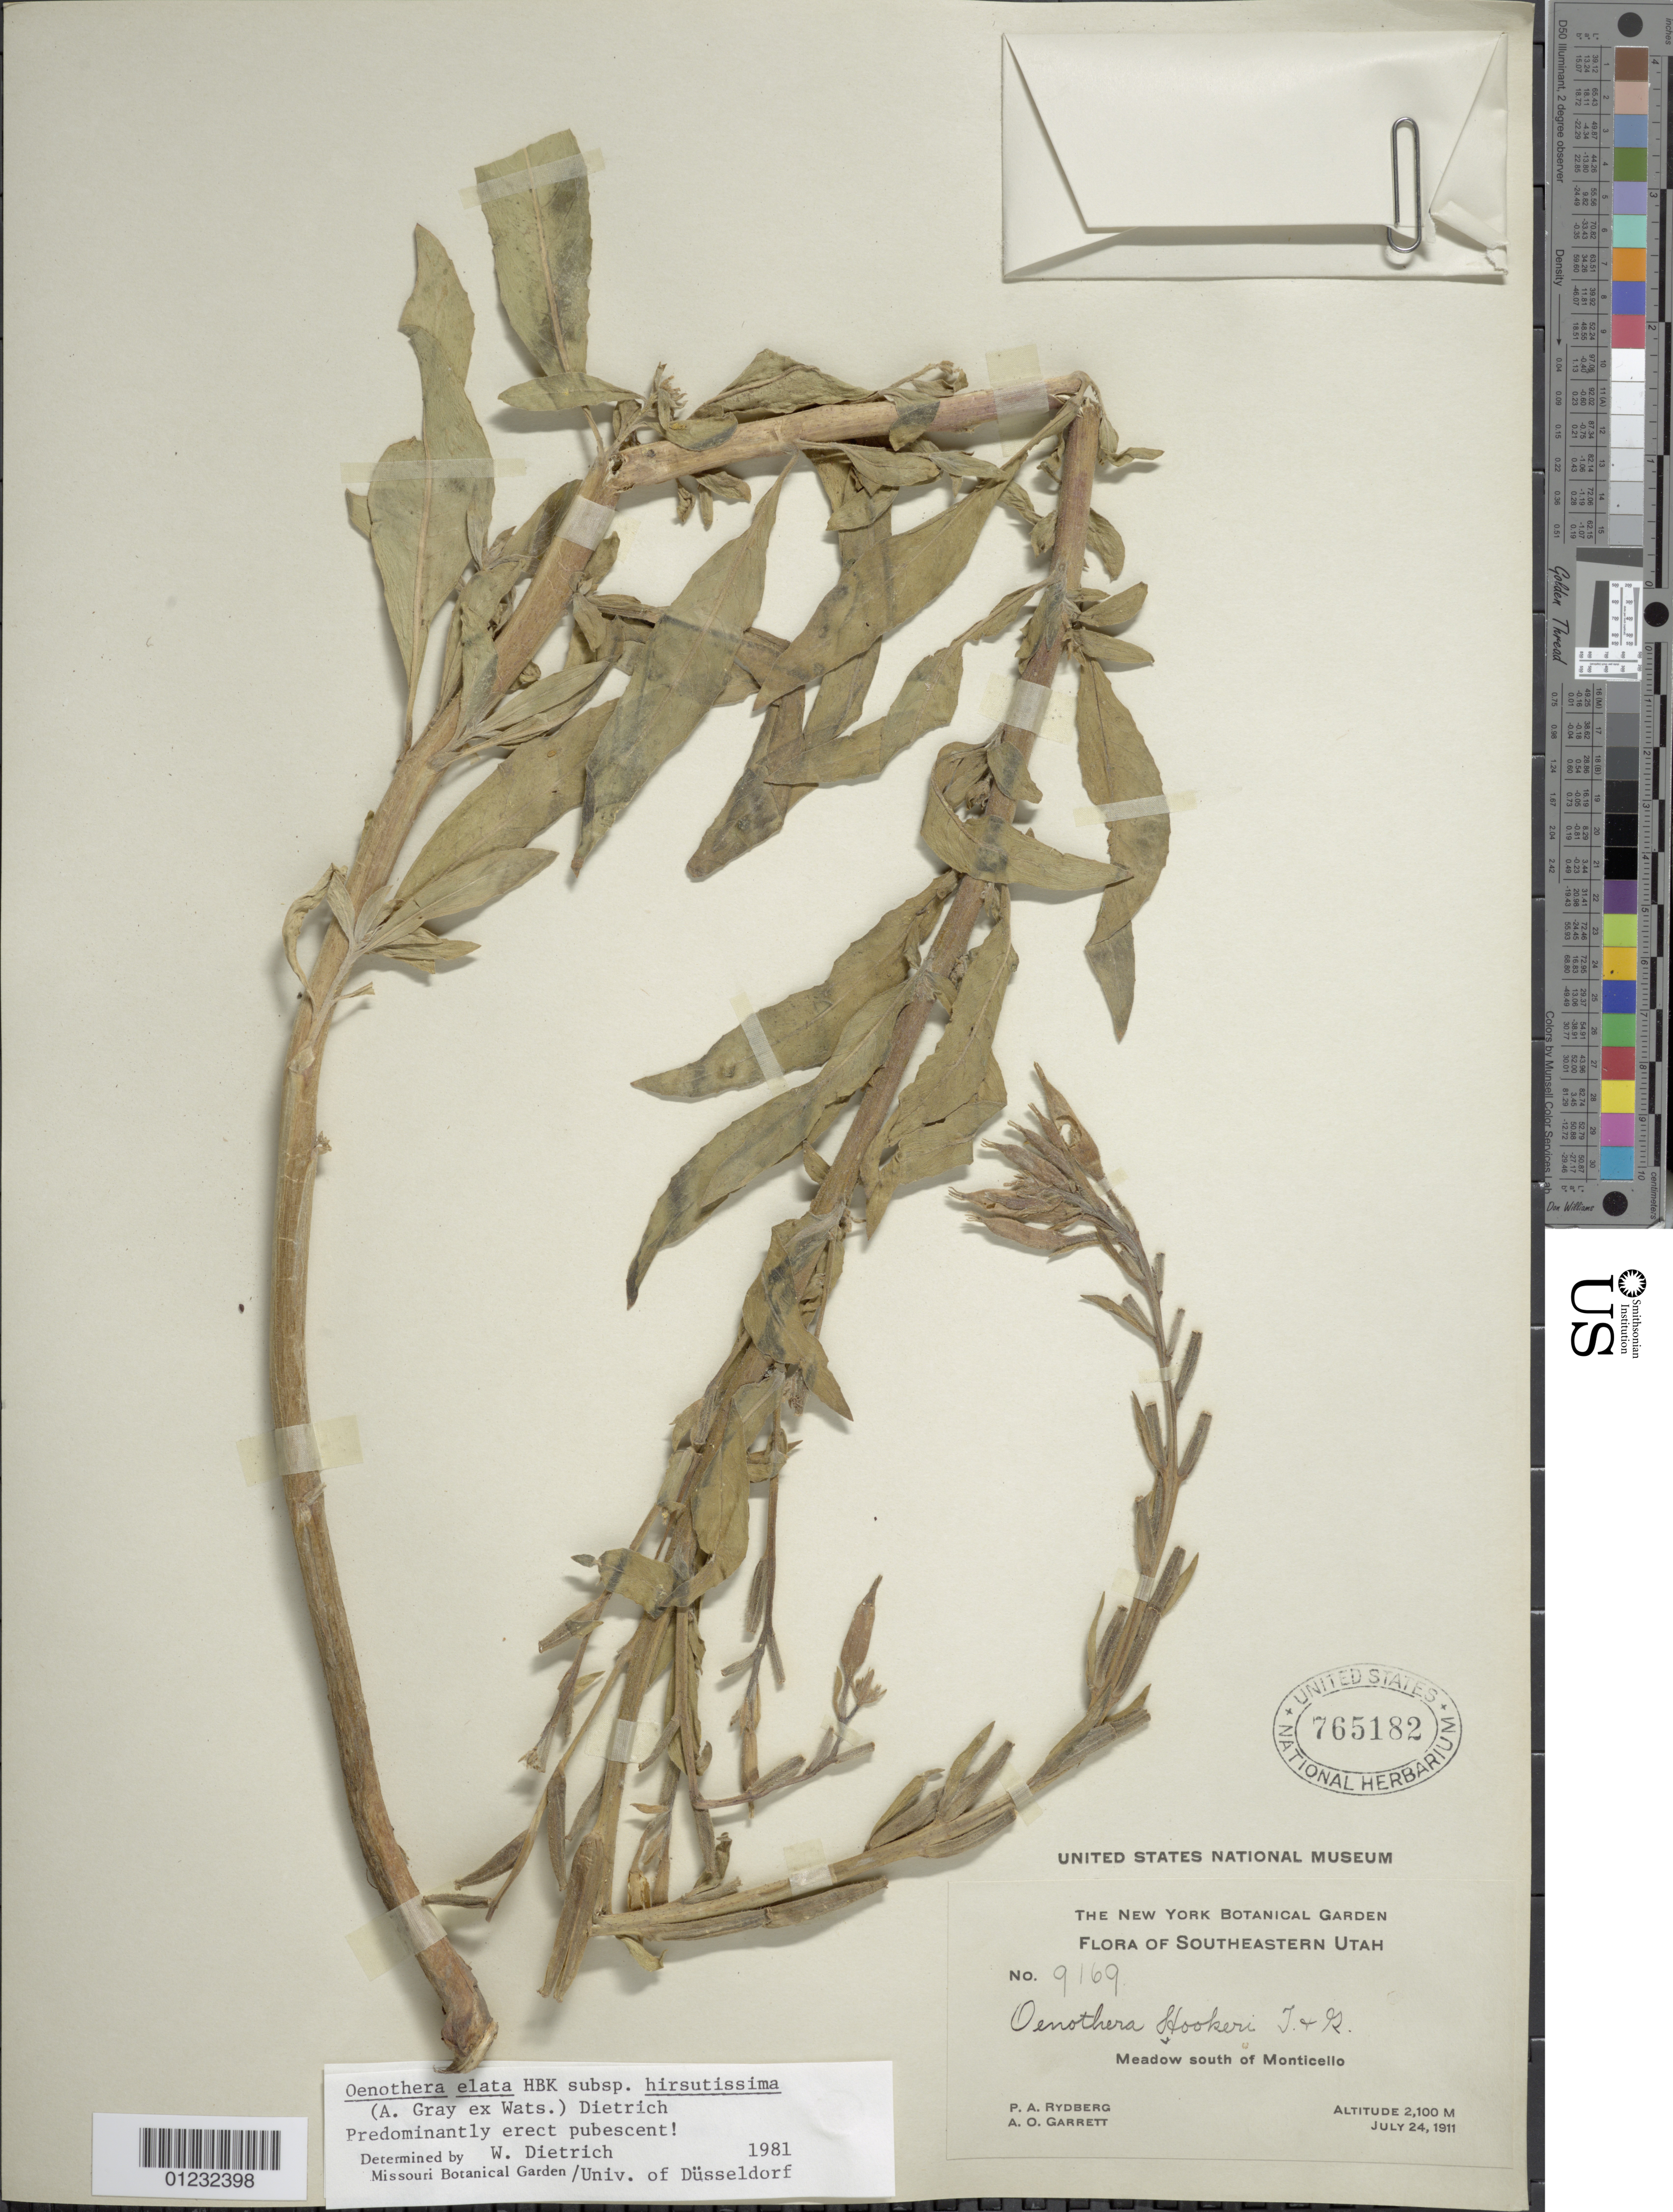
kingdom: Plantae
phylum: Tracheophyta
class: Magnoliopsida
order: Myrtales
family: Onagraceae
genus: Oenothera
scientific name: Oenothera elata subsp. hirsutissima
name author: (A. Gray ex S. Watson) W. Dietr.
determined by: Dietrich, W.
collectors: P. A. Rydberg & A. O. Garrett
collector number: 9169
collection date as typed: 24 Jul 1911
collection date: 1911-07-24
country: United States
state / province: Utah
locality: S of Monticello.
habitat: Meadow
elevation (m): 2100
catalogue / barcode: US 765182